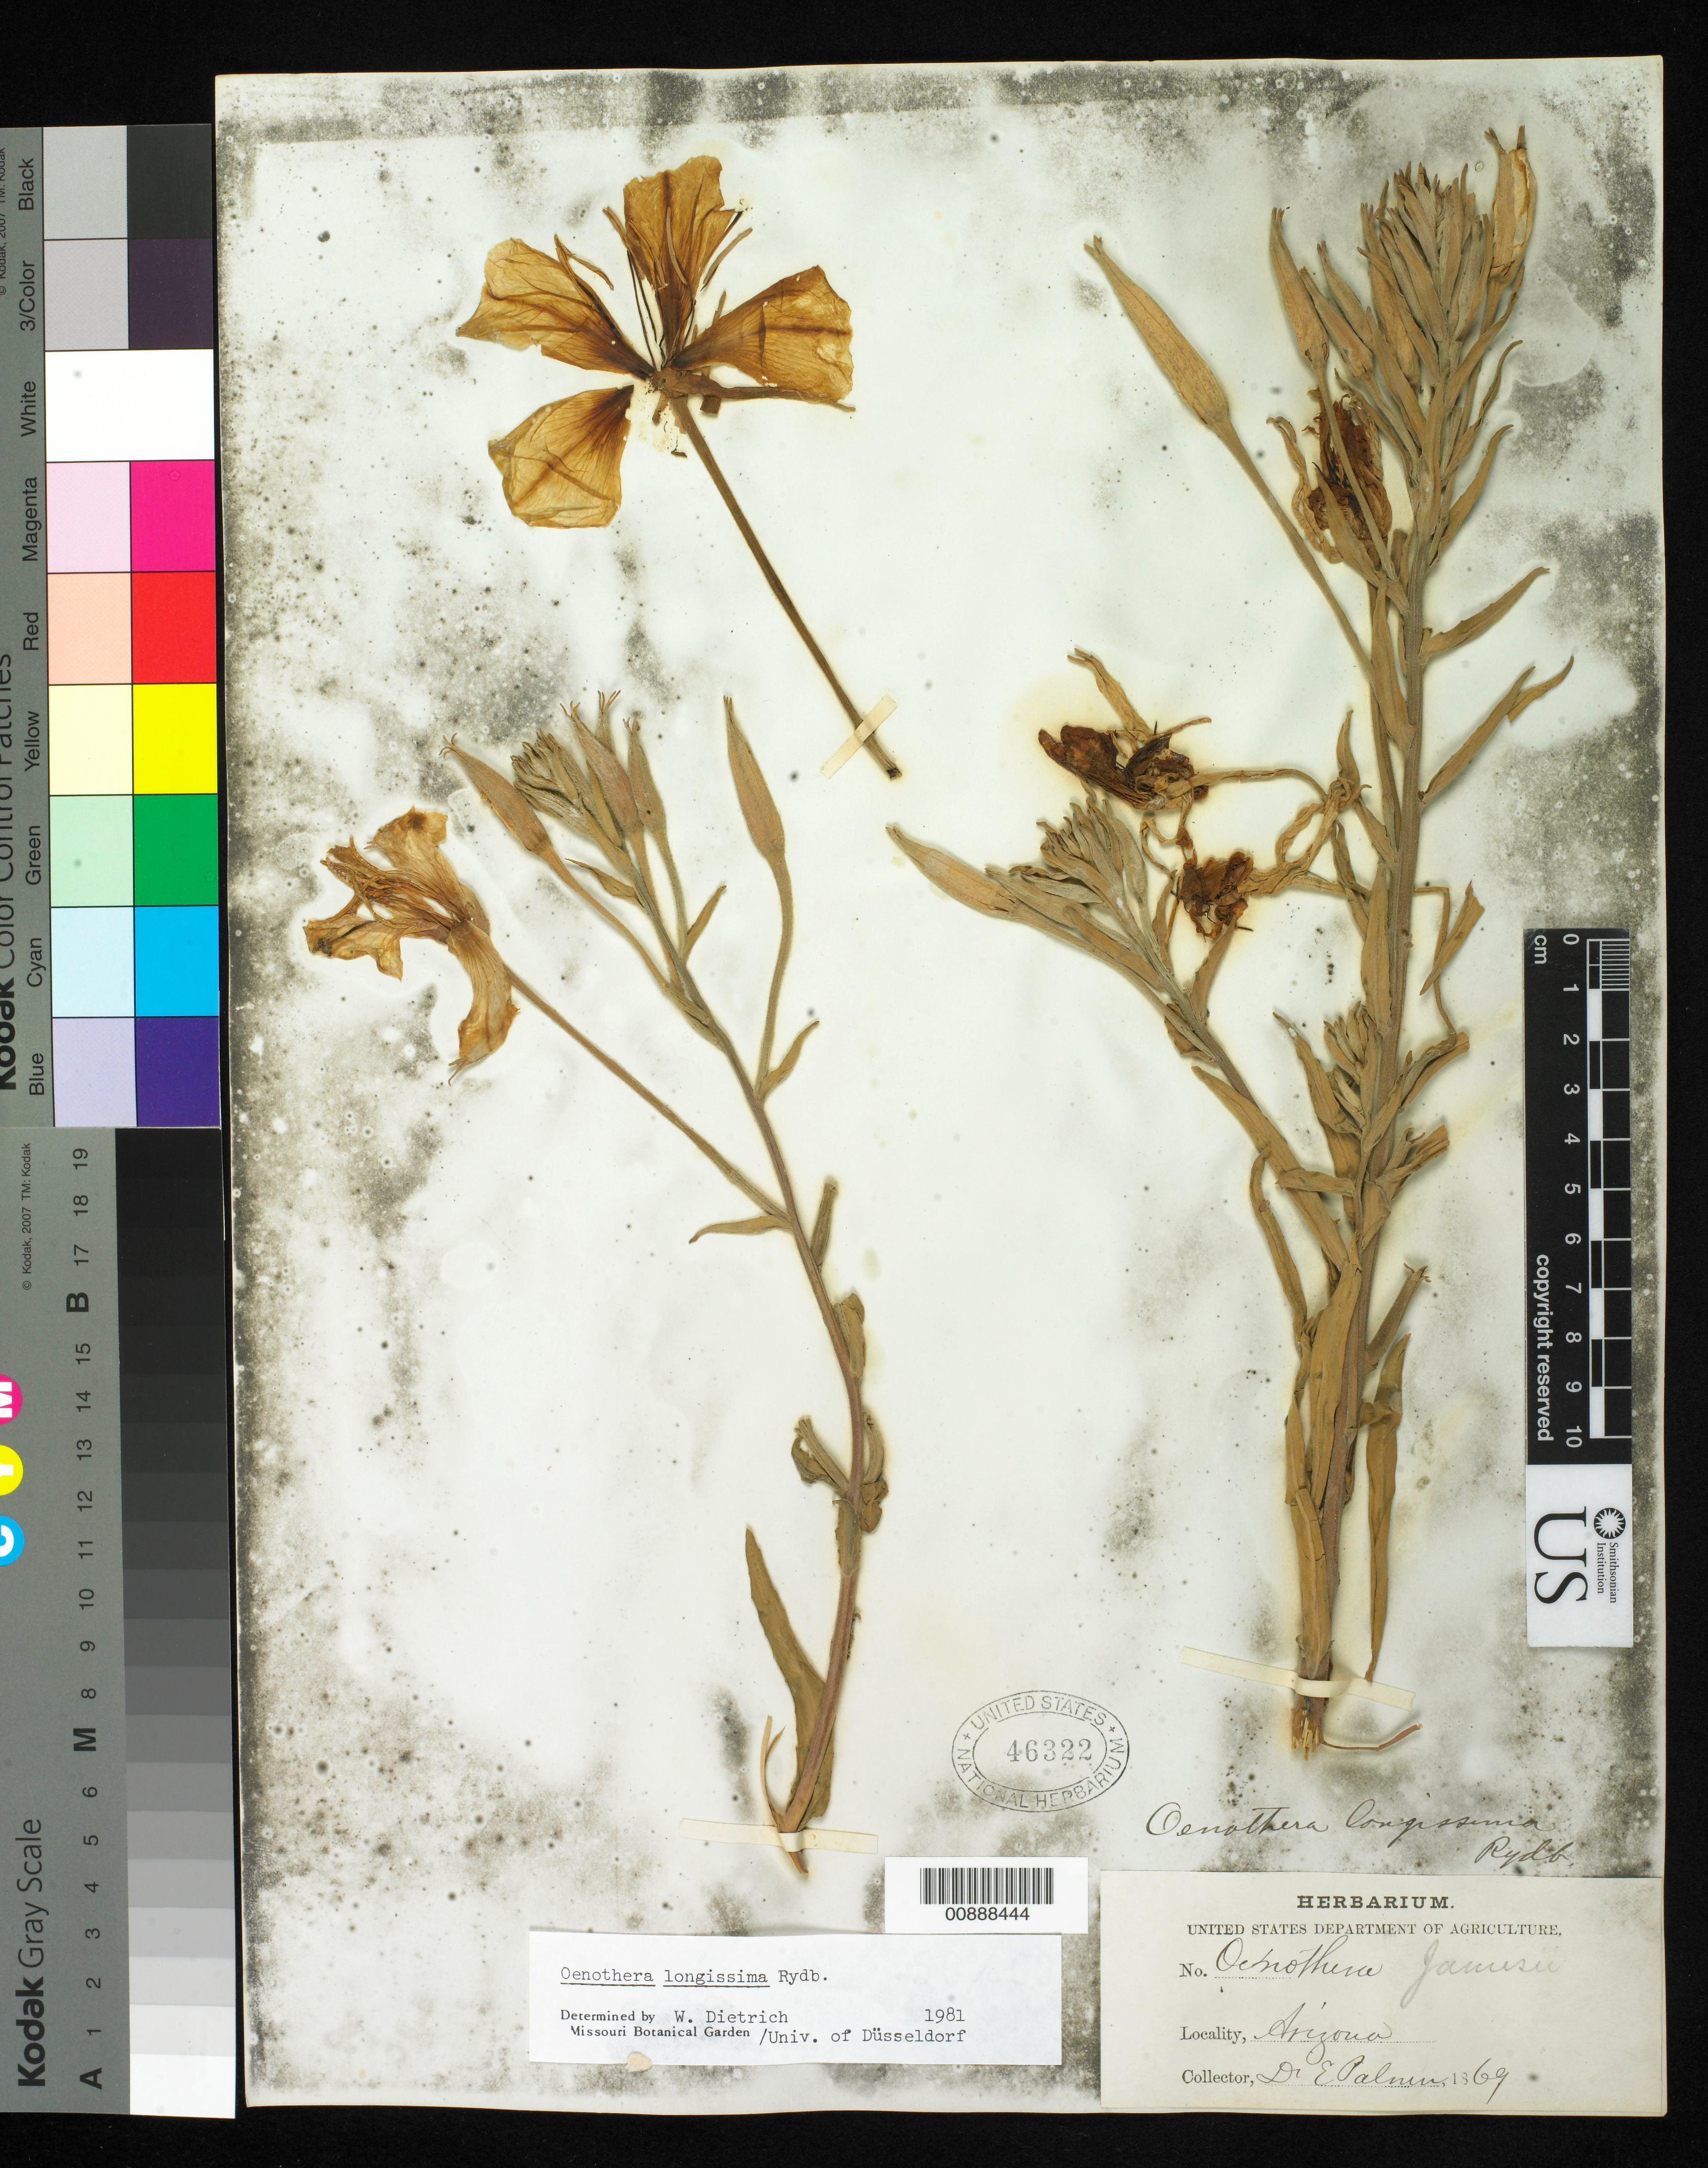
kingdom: Plantae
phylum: Tracheophyta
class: Magnoliopsida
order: Myrtales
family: Onagraceae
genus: Oenothera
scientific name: Oenothera longissima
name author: Rydb.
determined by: Dietrich, W.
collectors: E. Palmer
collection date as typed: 1869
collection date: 1869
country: United States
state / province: Arizona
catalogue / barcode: US 46322